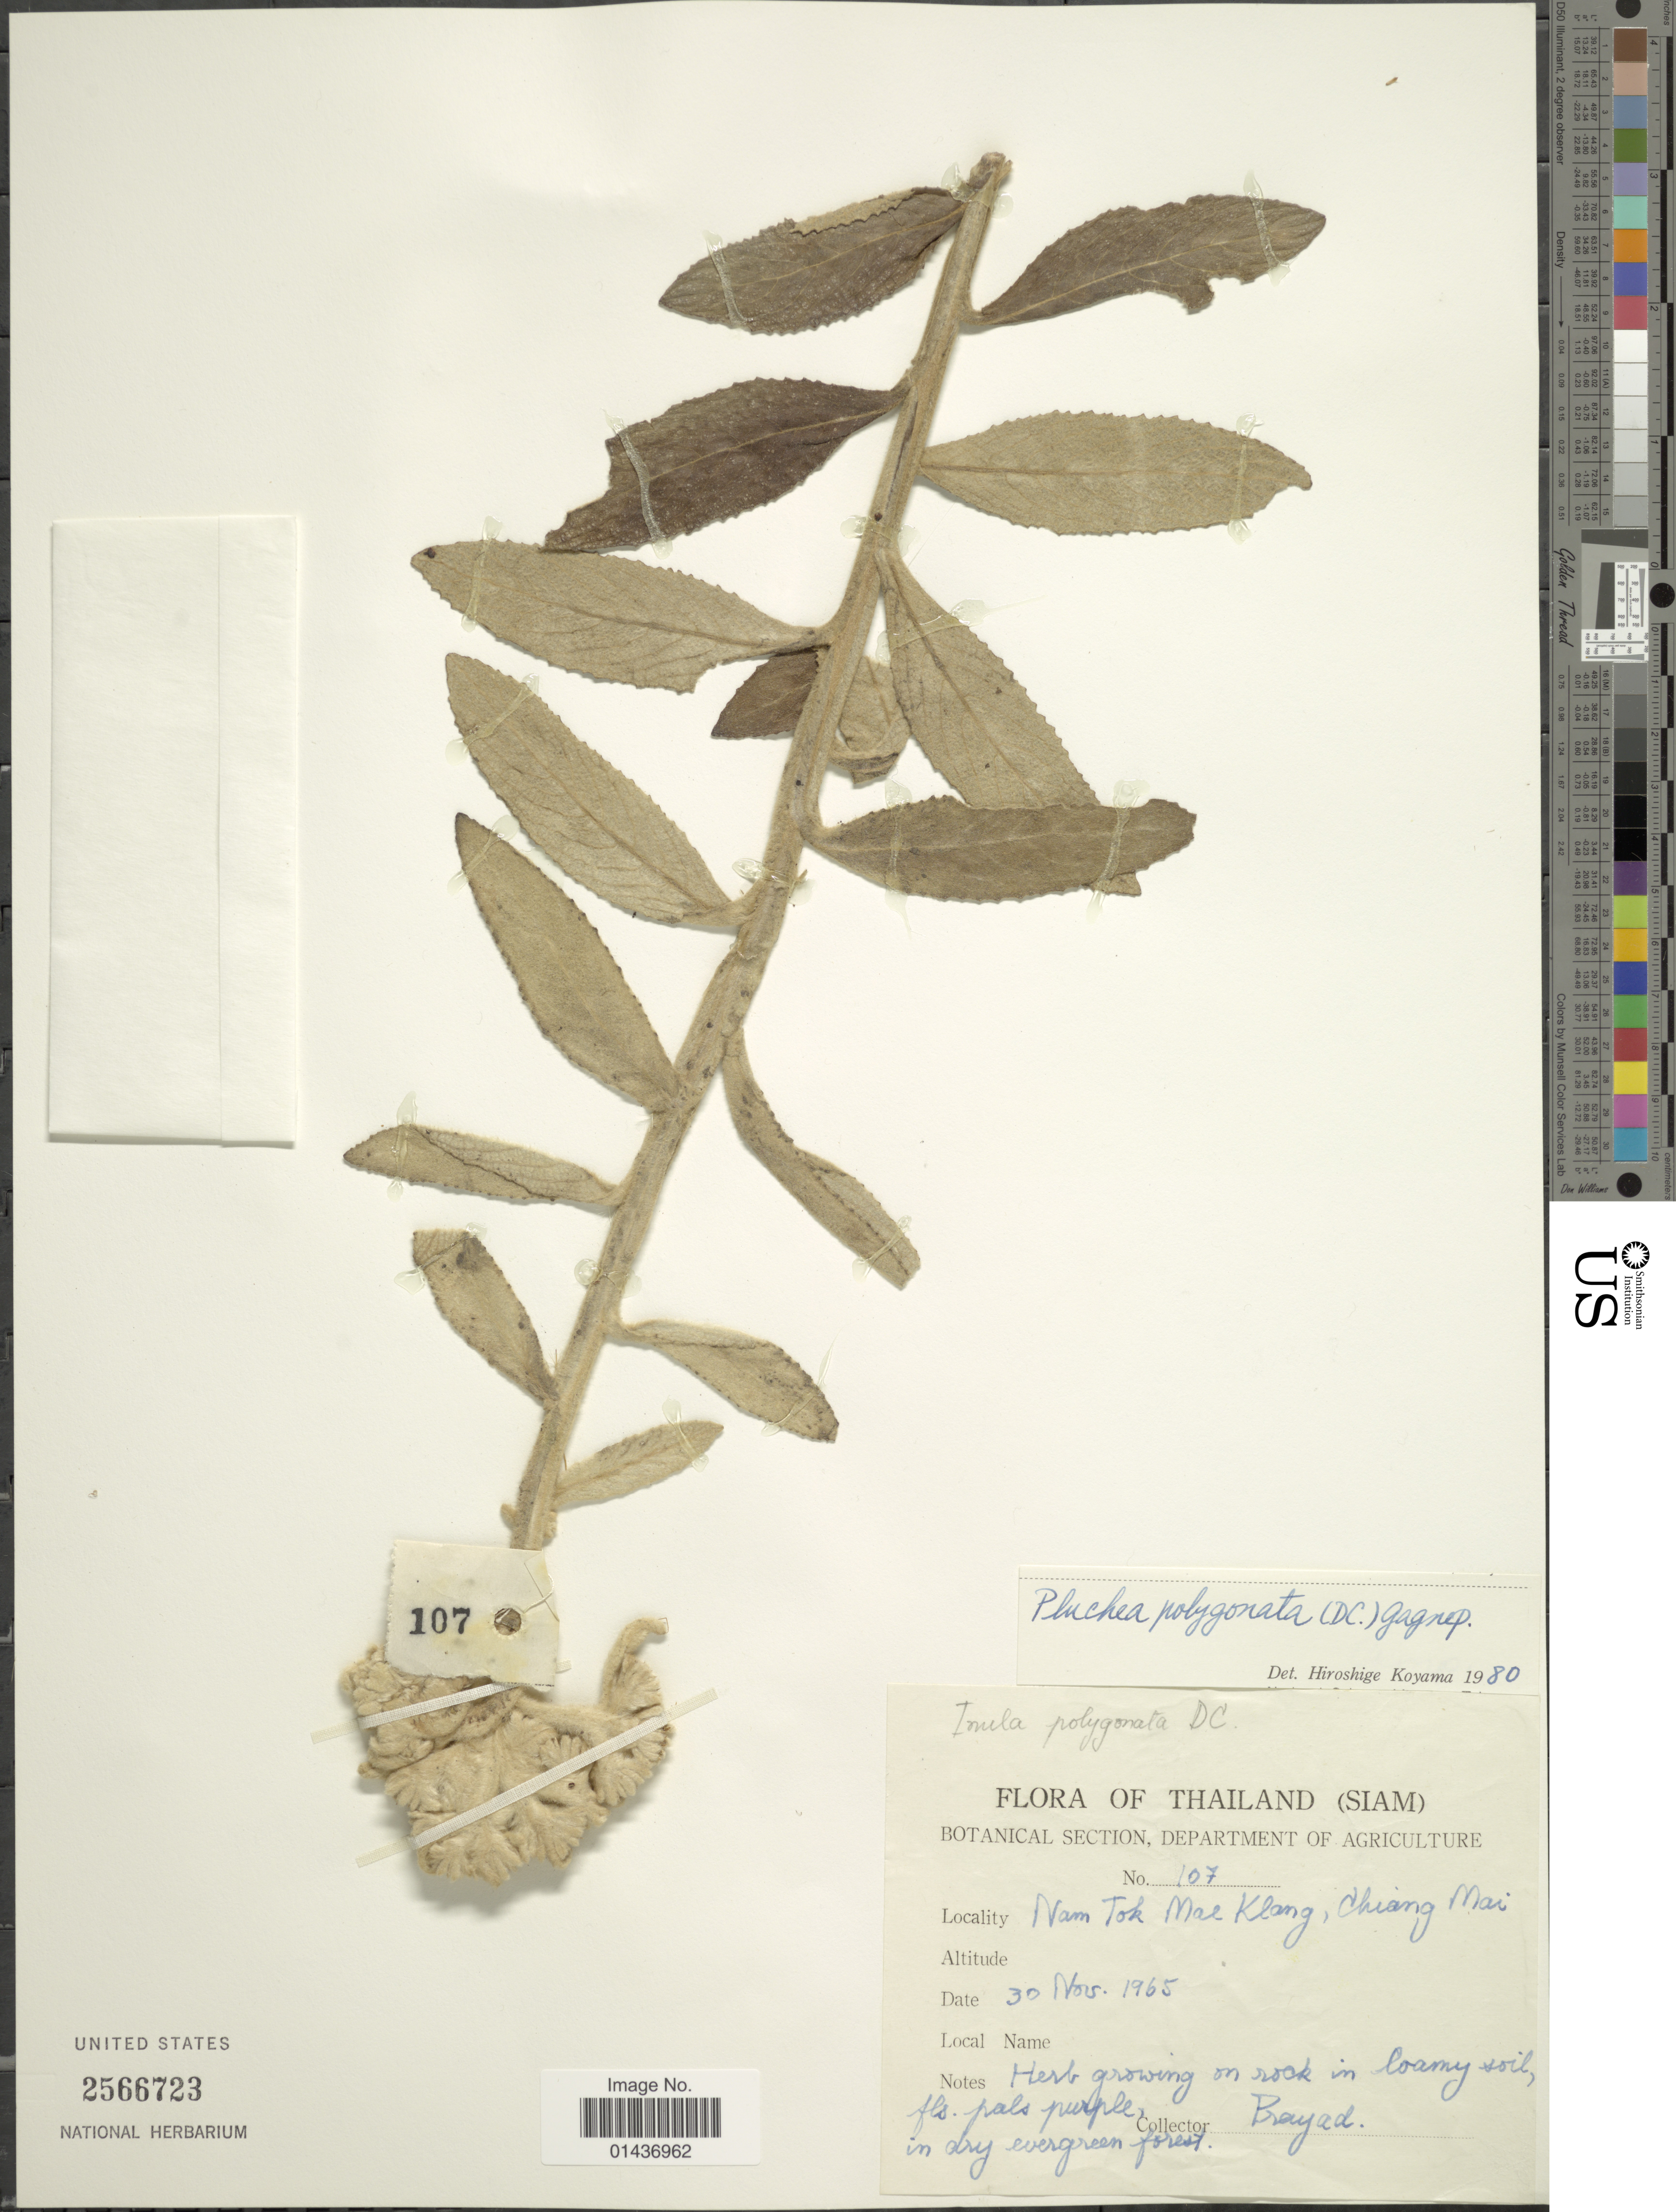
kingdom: Plantae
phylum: Tracheophyta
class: Magnoliopsida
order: Asterales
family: Asteraceae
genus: Pluchea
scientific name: Pluchea polygonata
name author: (DC.) Gagnep.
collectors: Prayad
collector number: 107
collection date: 1965-11-30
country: Thailand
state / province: Chiang Mai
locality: Nam Tok Mae Klang, Chiang Mai, Thailand (Siam)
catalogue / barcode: US 2566723